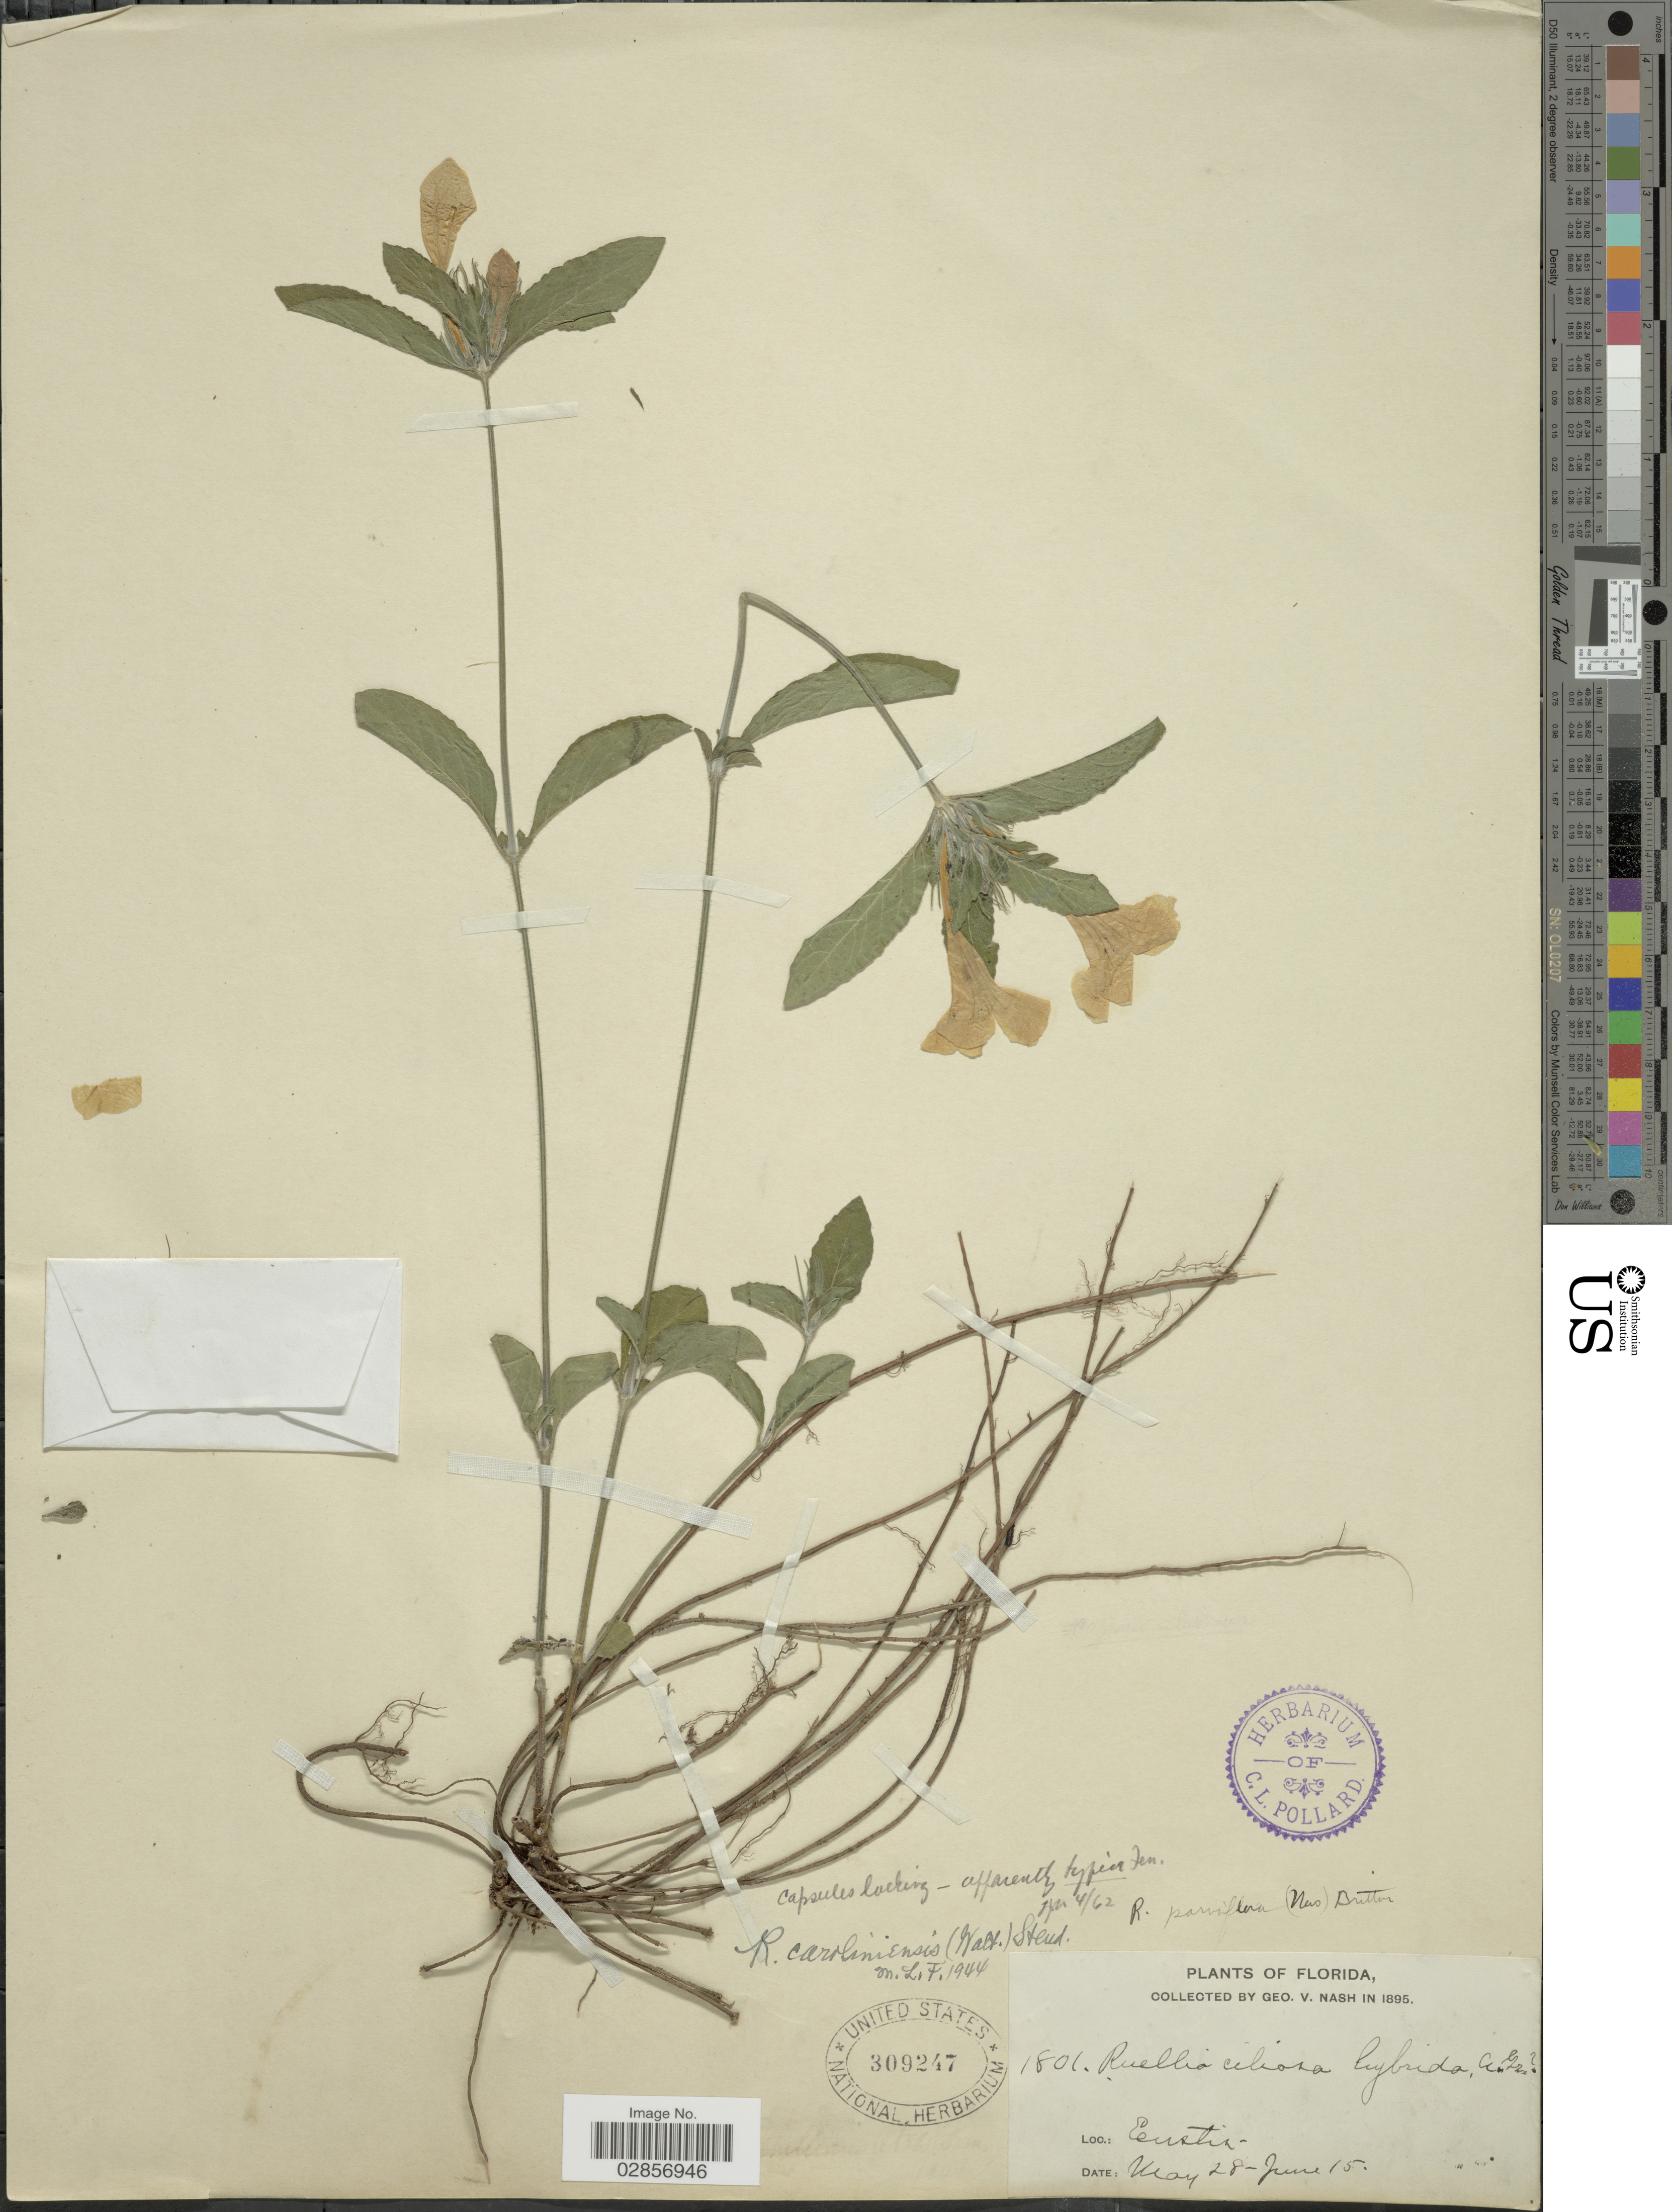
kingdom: Plantae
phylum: Tracheophyta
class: Magnoliopsida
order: Lamiales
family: Acanthaceae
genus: Ruellia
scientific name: Ruellia caroliniensis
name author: (J.F. Gmel.) Steud.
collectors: G. V. Nash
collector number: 1801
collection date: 1895-05-28/1895-06-15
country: United States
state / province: Florida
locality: Eustis.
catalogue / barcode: US 309247